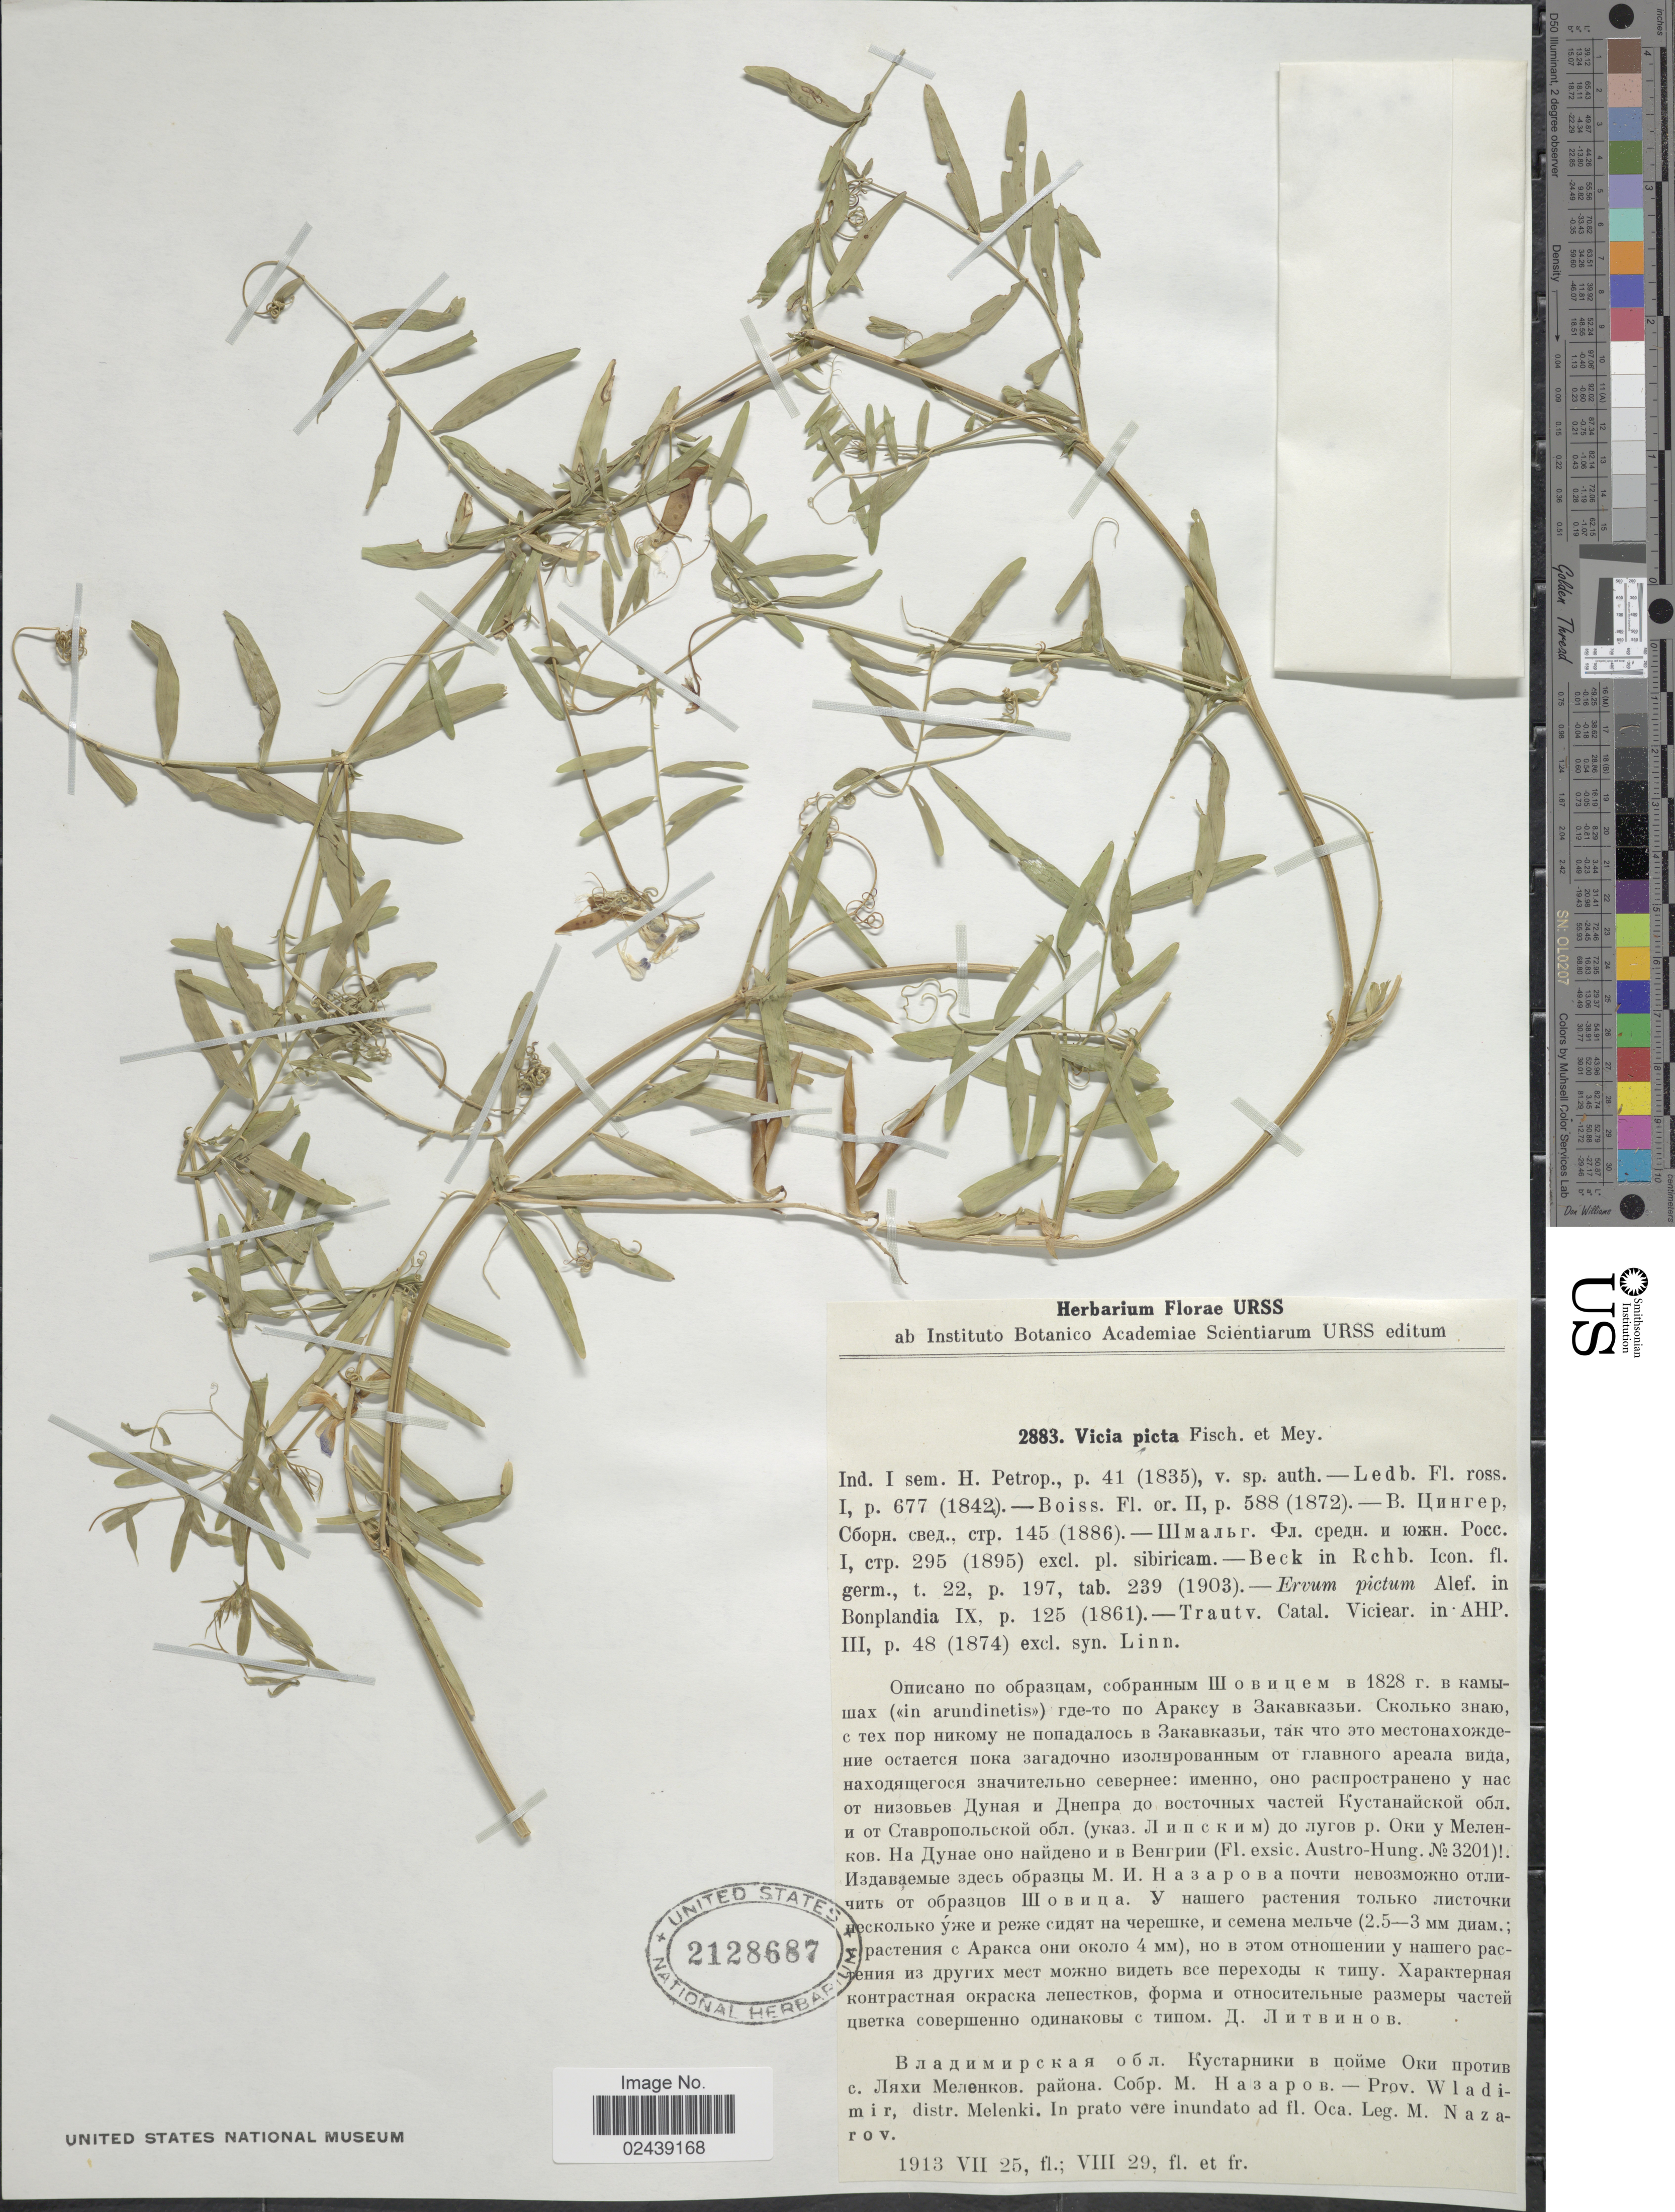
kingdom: Plantae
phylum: Tracheophyta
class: Magnoliopsida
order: Fabales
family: Fabaceae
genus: Vicia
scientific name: Vicia picta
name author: Fisch. & C.A. Mey.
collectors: M. Nazarov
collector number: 2883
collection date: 1913-07-25/1913-08-29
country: Russian Federation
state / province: Vladimir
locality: Prov. Wladimir, distr. Melenki. in prato vere inundato ad fl. Oca.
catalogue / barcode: US 2128687